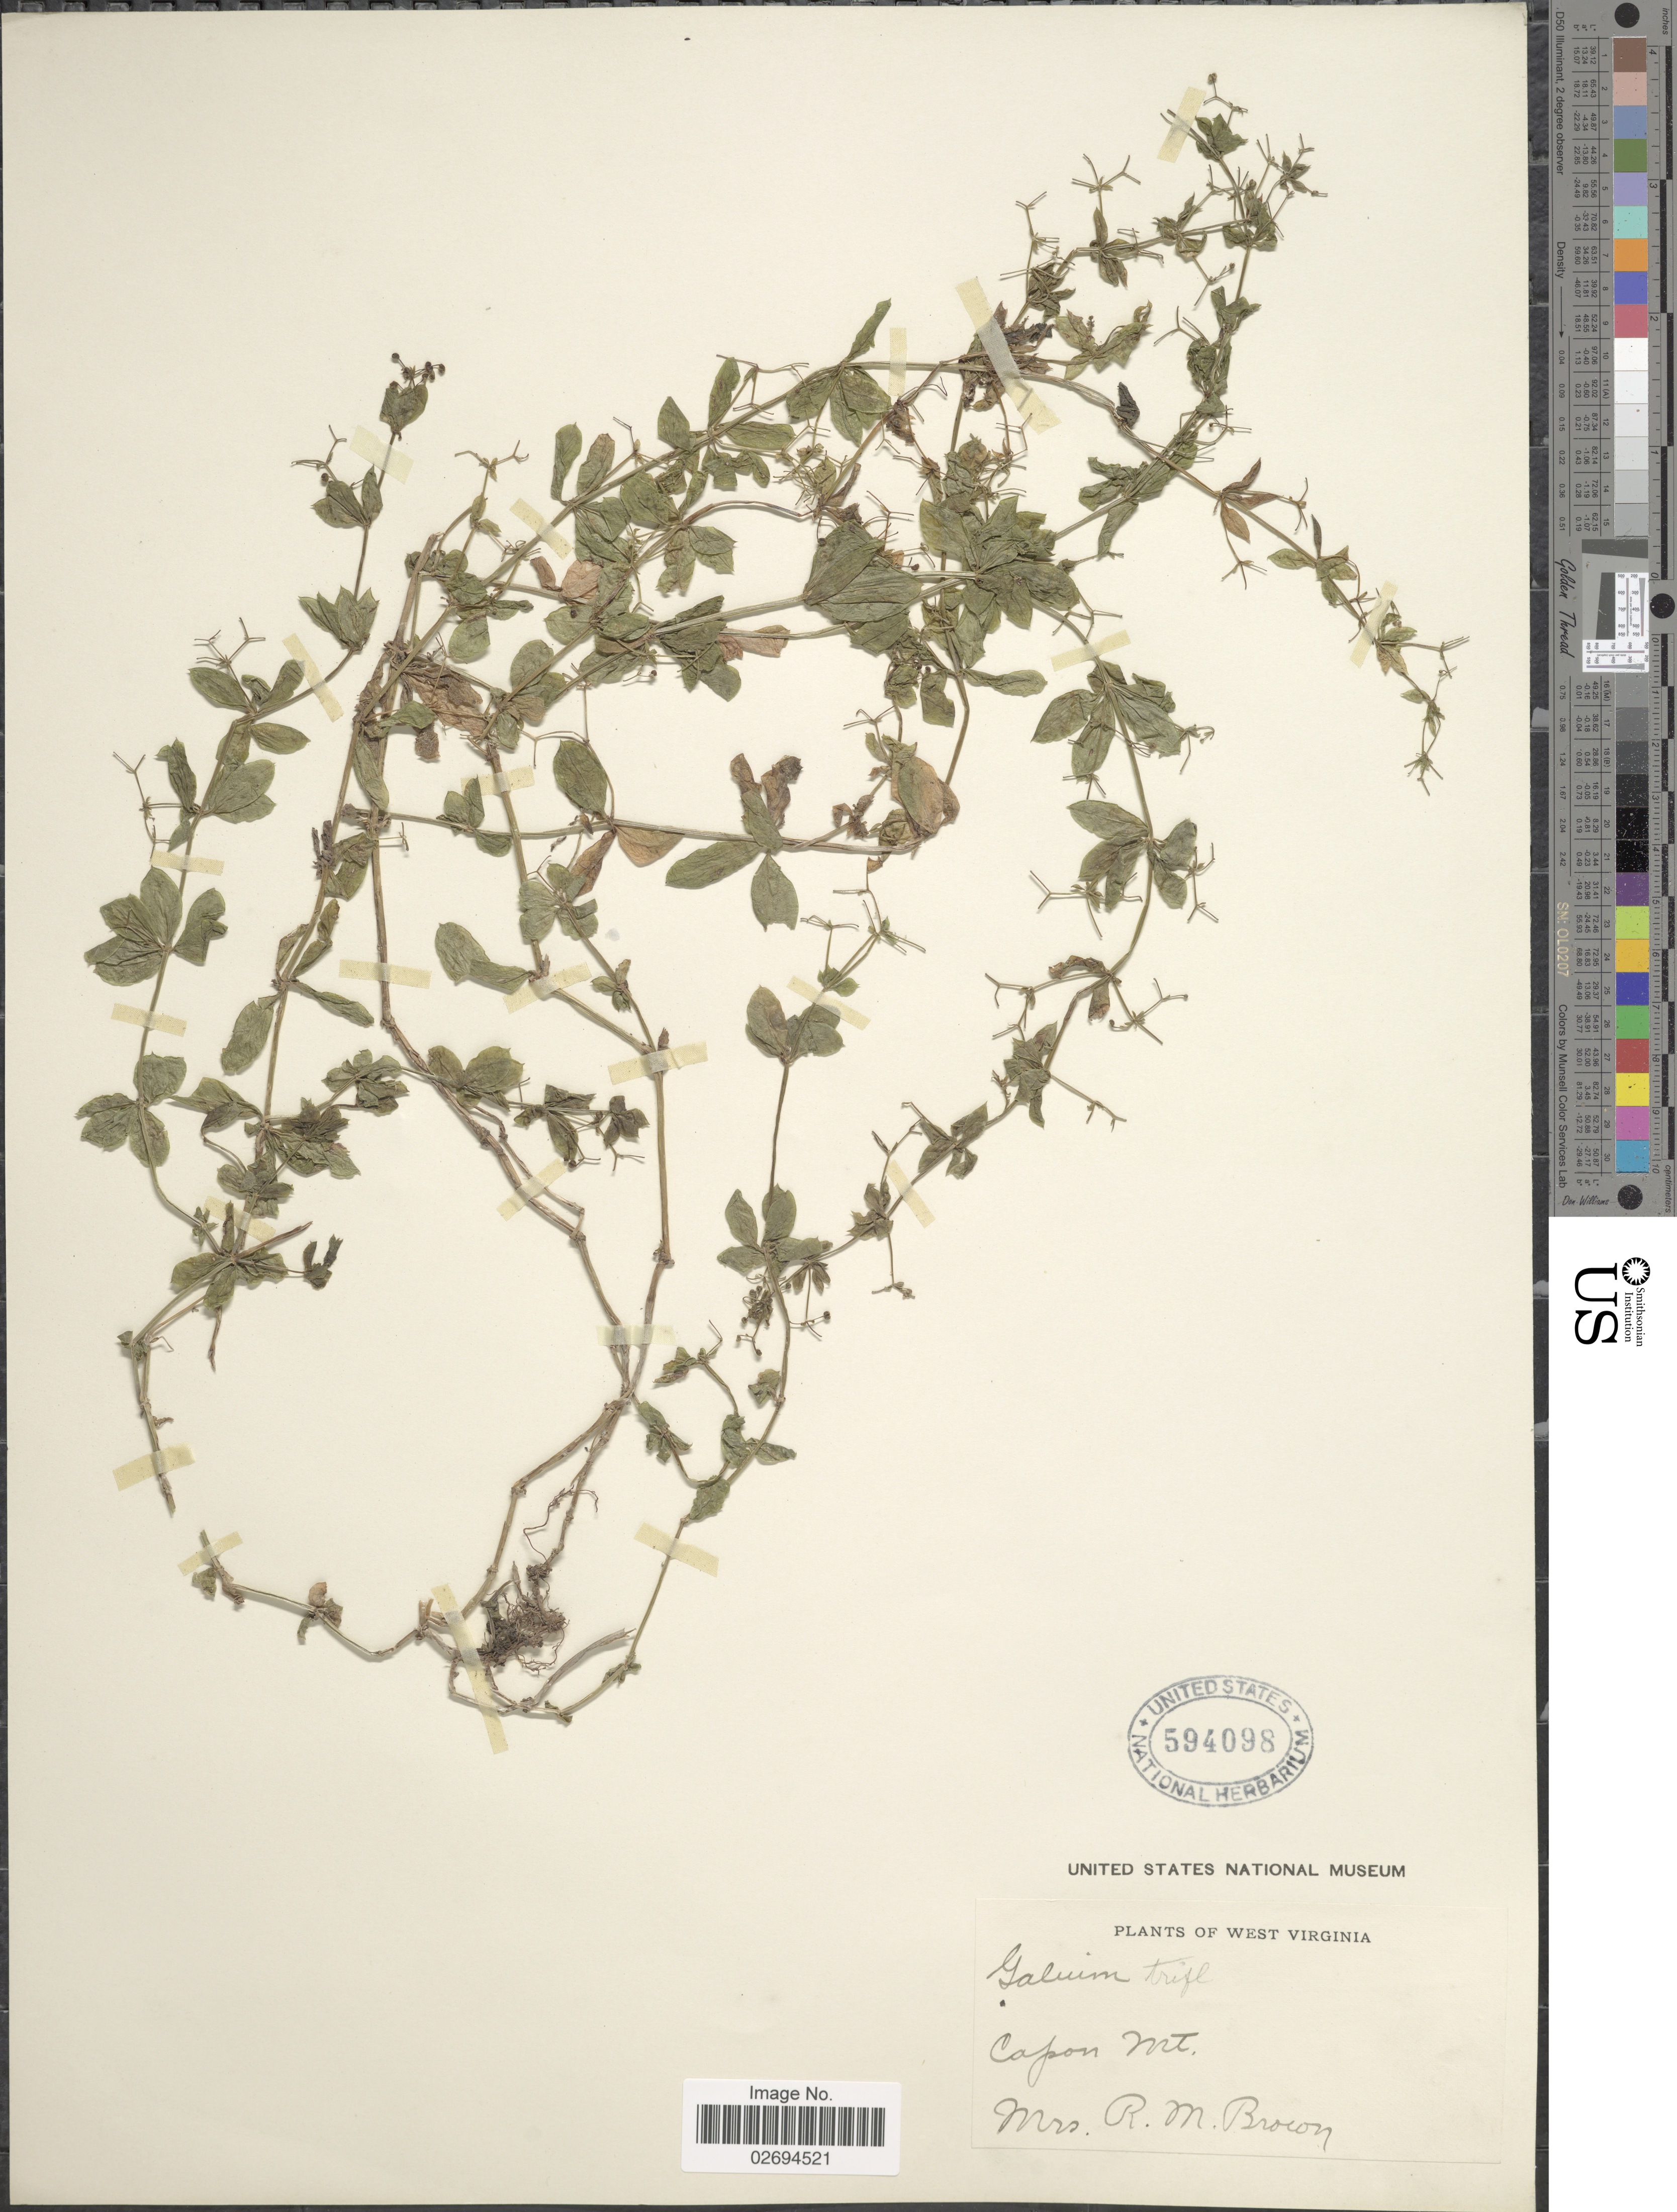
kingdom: Plantae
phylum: Tracheophyta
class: Magnoliopsida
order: Gentianales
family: Rubiaceae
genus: Galium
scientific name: Galium triflorum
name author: Michx.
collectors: R. Brown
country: United States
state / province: West Virginia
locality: Capon Mt.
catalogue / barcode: US 594098